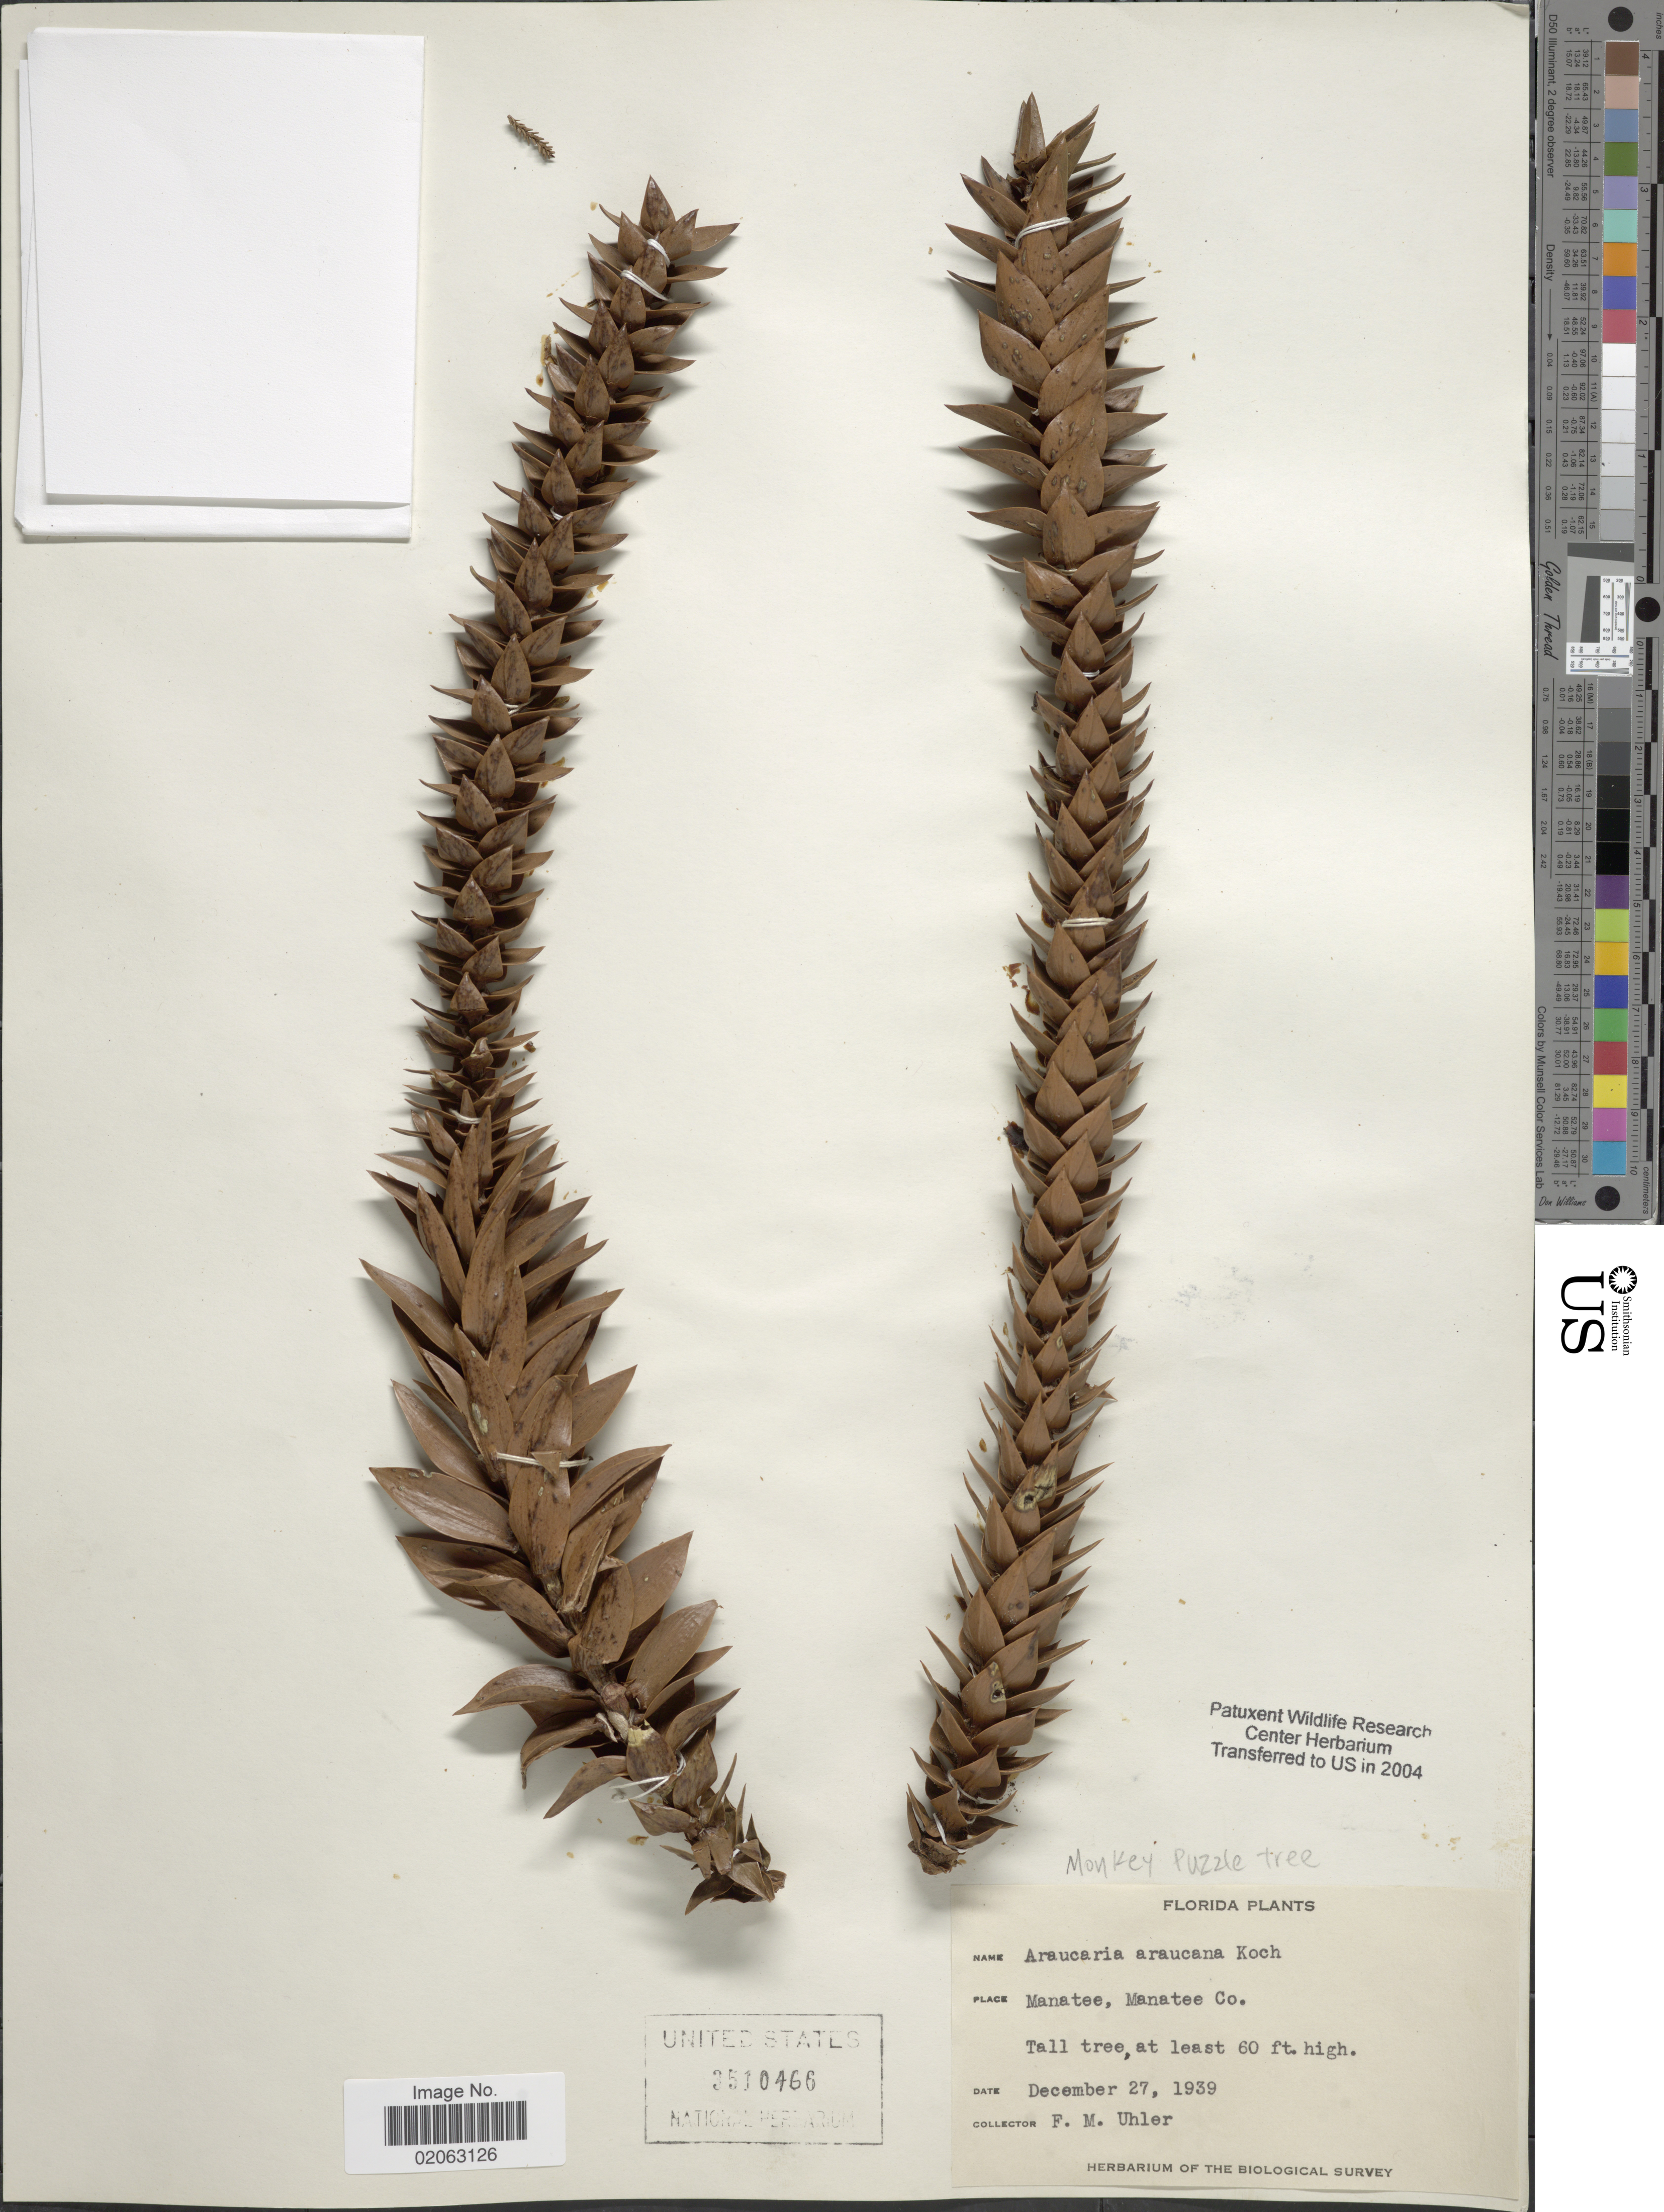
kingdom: Plantae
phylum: Tracheophyta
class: Pinopsida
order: Pinales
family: Araucariaceae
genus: Araucaria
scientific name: Araucaria araucana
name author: (Molina) K. Koch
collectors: F. M. Uhler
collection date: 1939-12-27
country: United States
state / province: Florida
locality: Manatee, Manatee Co.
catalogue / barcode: US 3510466